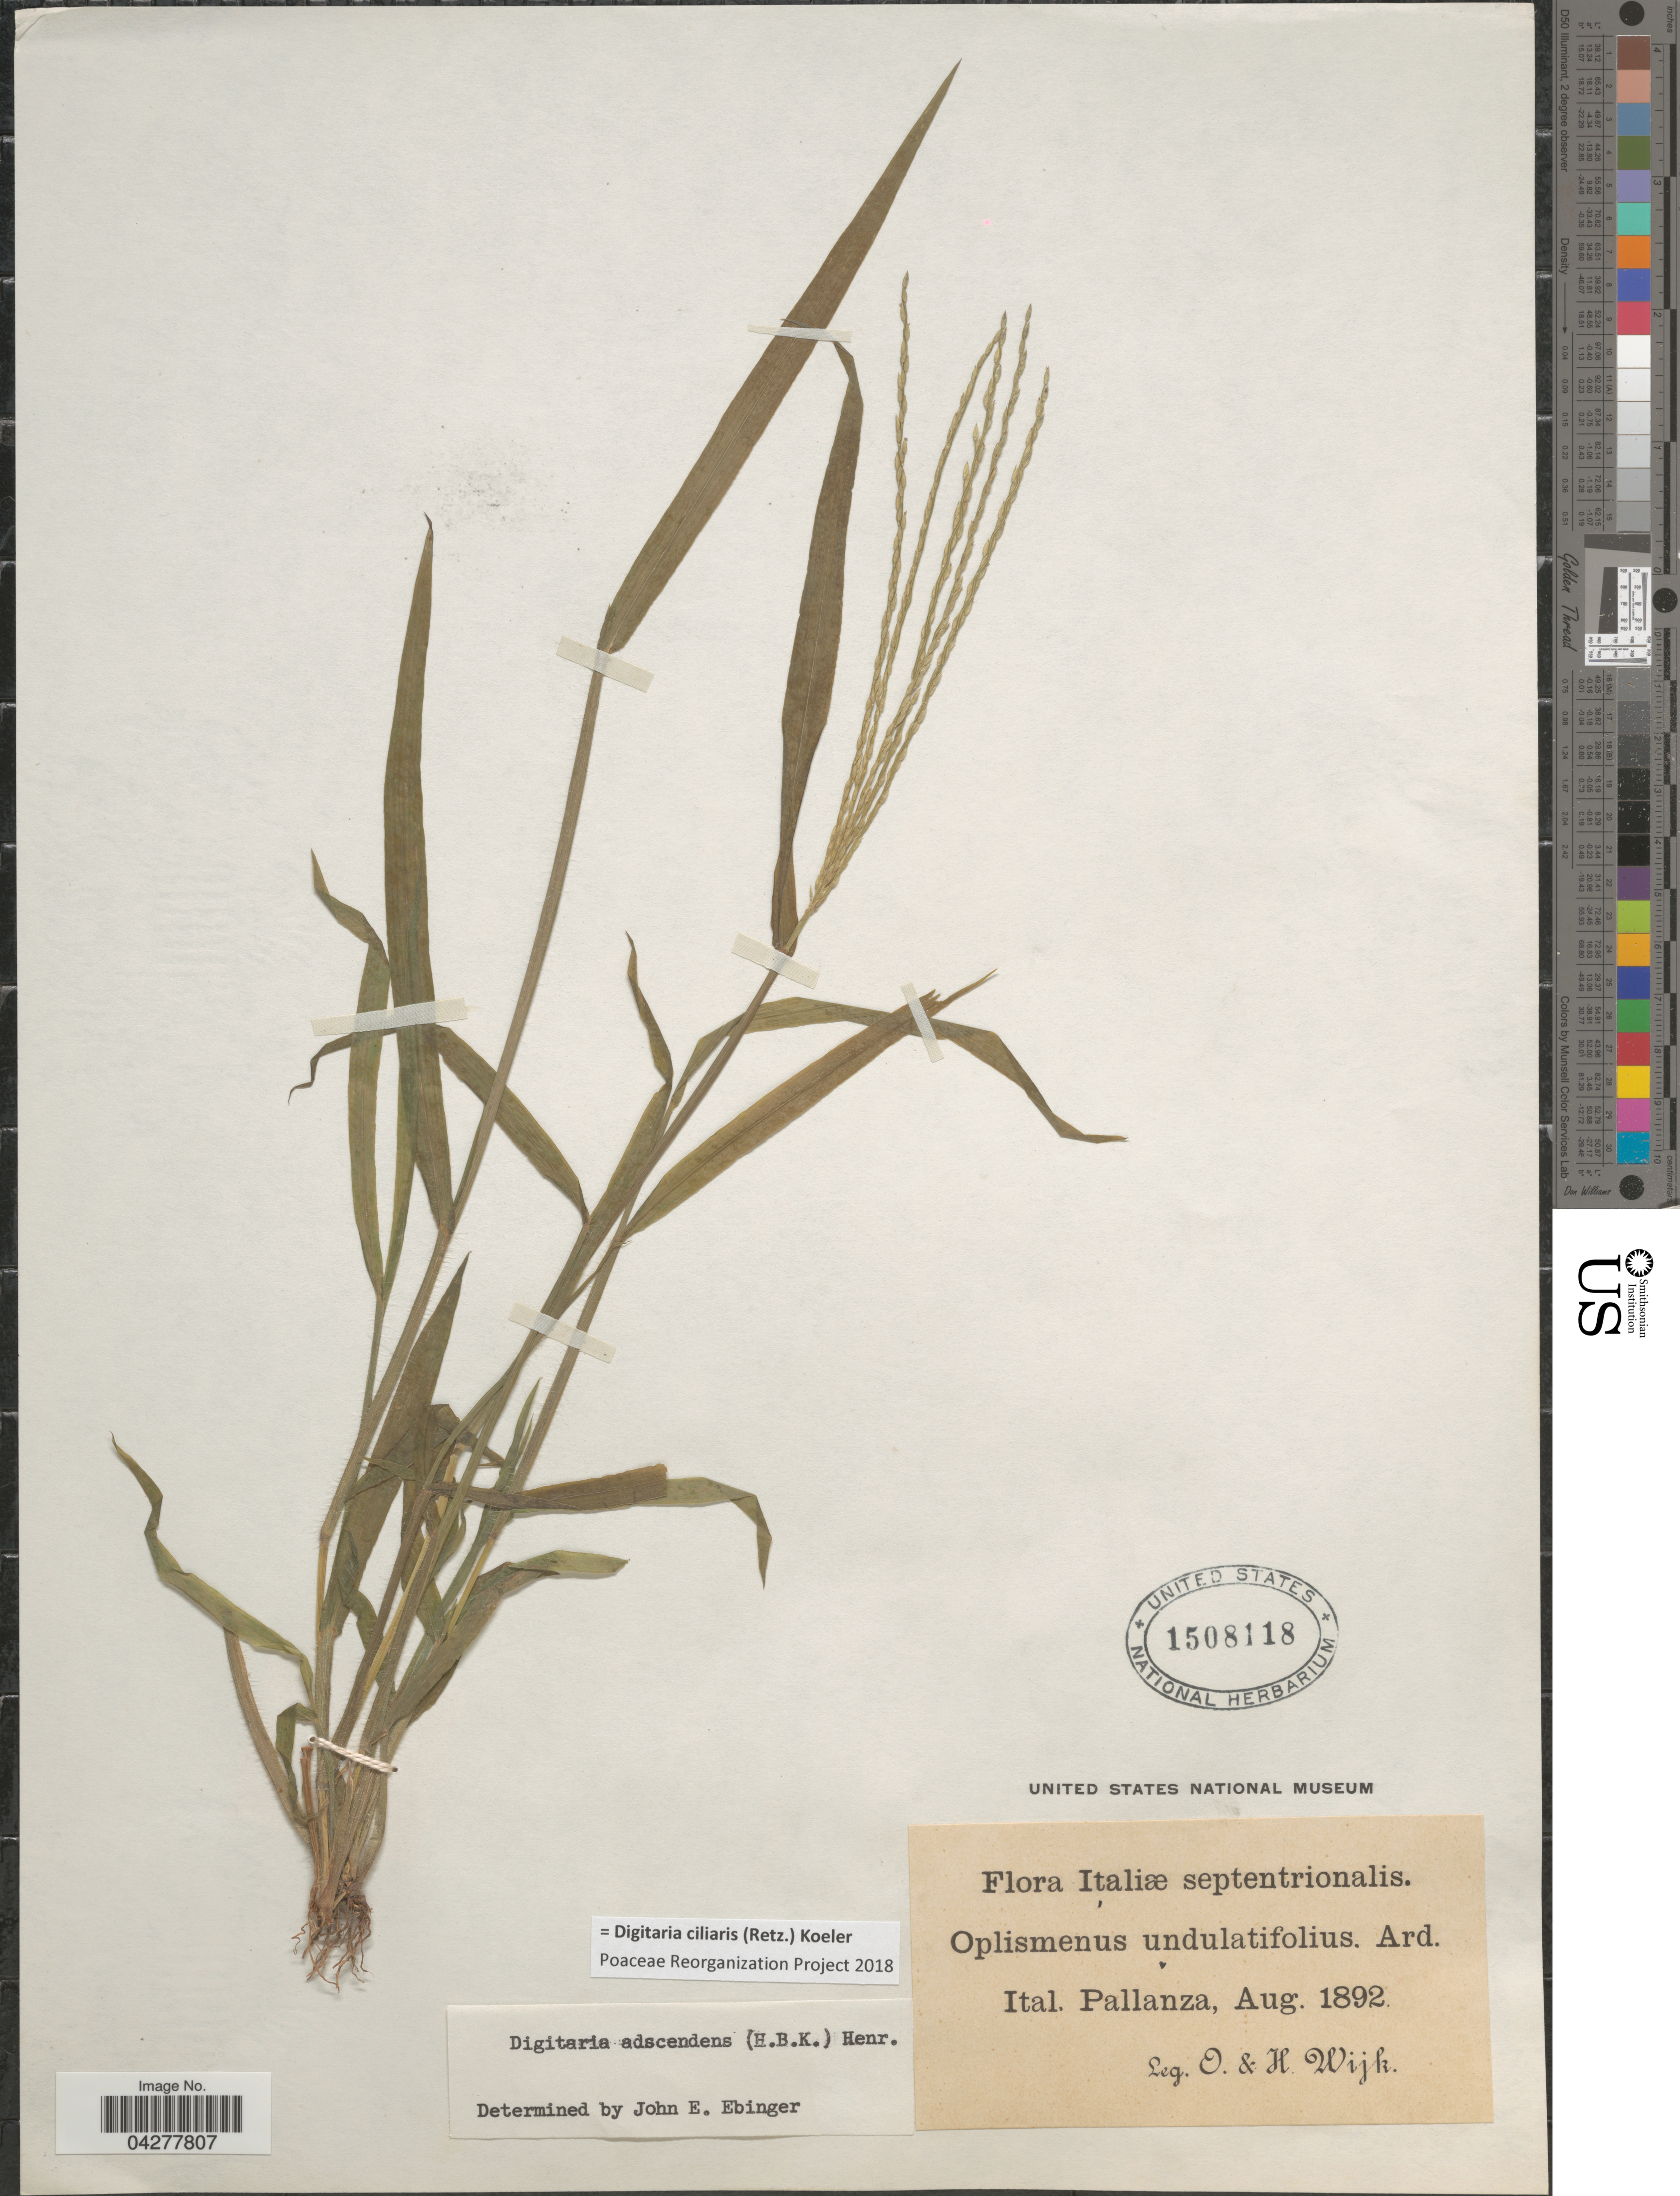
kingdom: Plantae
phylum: Tracheophyta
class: Liliopsida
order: Poales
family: Poaceae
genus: Digitaria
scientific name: Digitaria ciliaris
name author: (Retz.) Koeler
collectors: O. Wijk & H. Wijk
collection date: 1892-08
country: Italy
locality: Italiæ septentrionalis. Ital. Pallanza.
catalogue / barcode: US 1508118